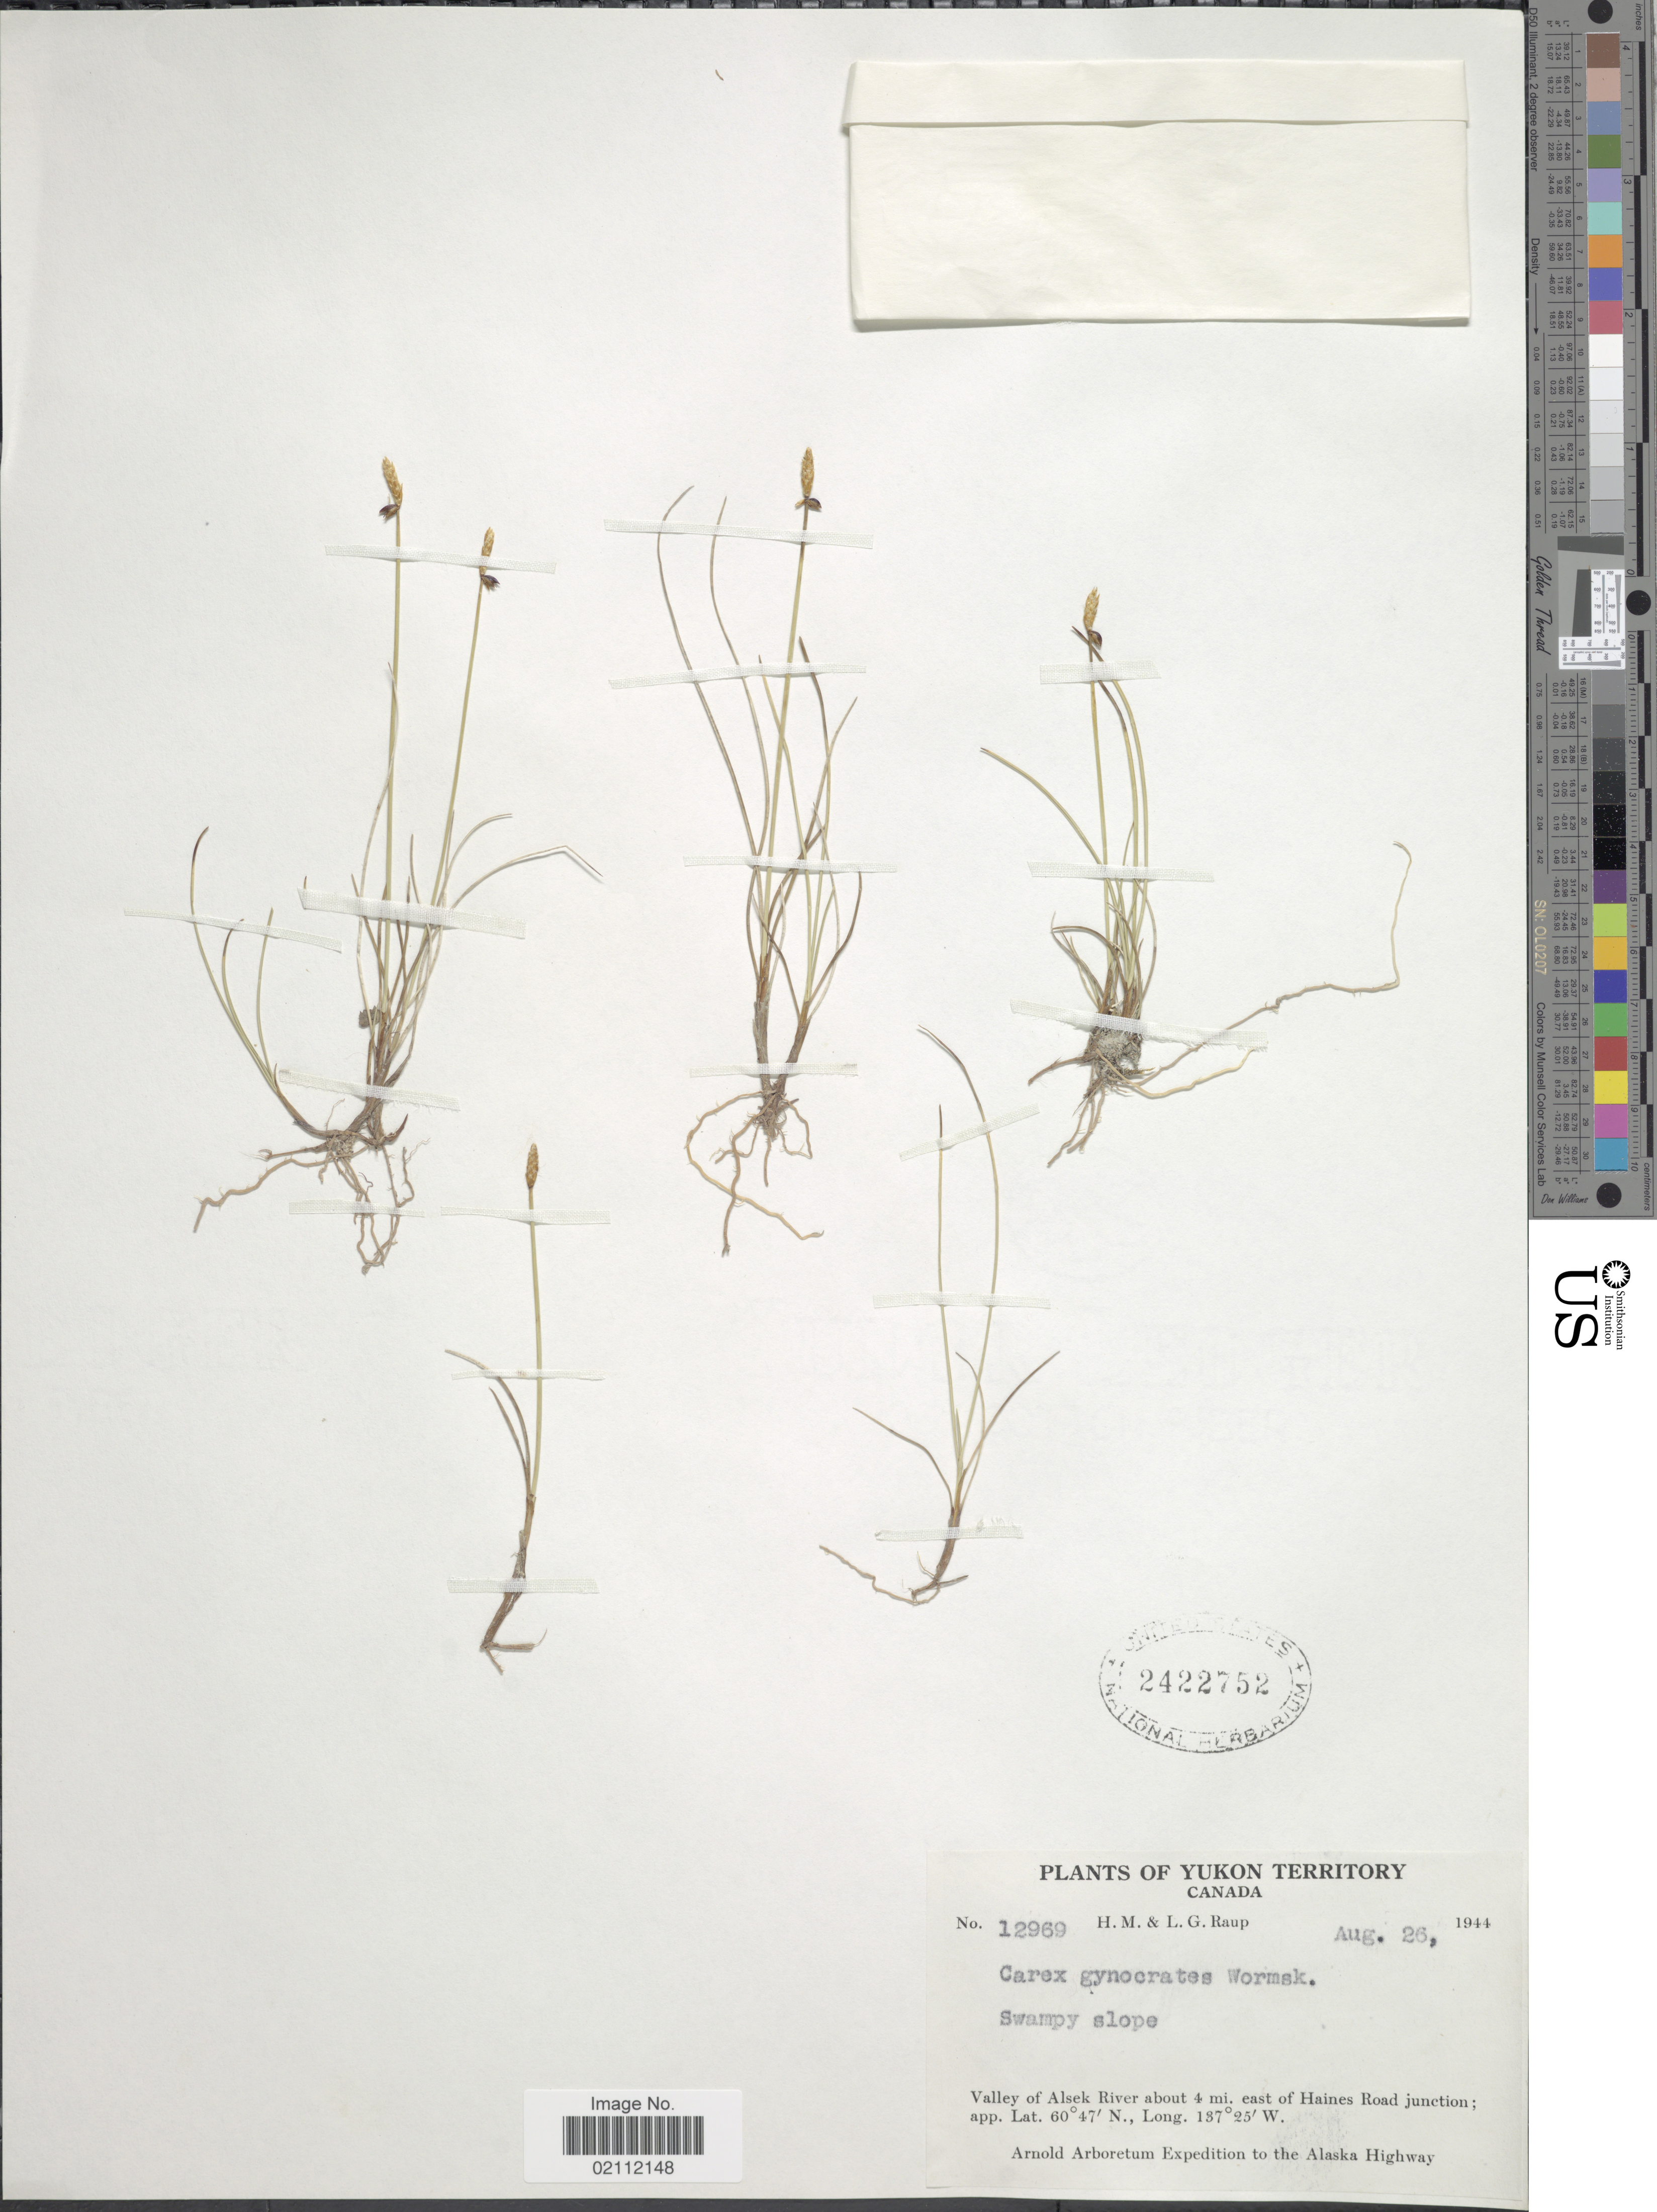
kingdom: Plantae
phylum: Tracheophyta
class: Liliopsida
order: Poales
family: Cyperaceae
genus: Carex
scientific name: Carex nardina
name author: (Hornem.) Fr.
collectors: H. Raup & L. Raup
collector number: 12969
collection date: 1944-08-26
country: Canada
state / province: Yukon Territory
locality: Valley of Alsek River about 4 mi. east of Haines Road junction; Alaska Highway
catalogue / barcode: US 2422752